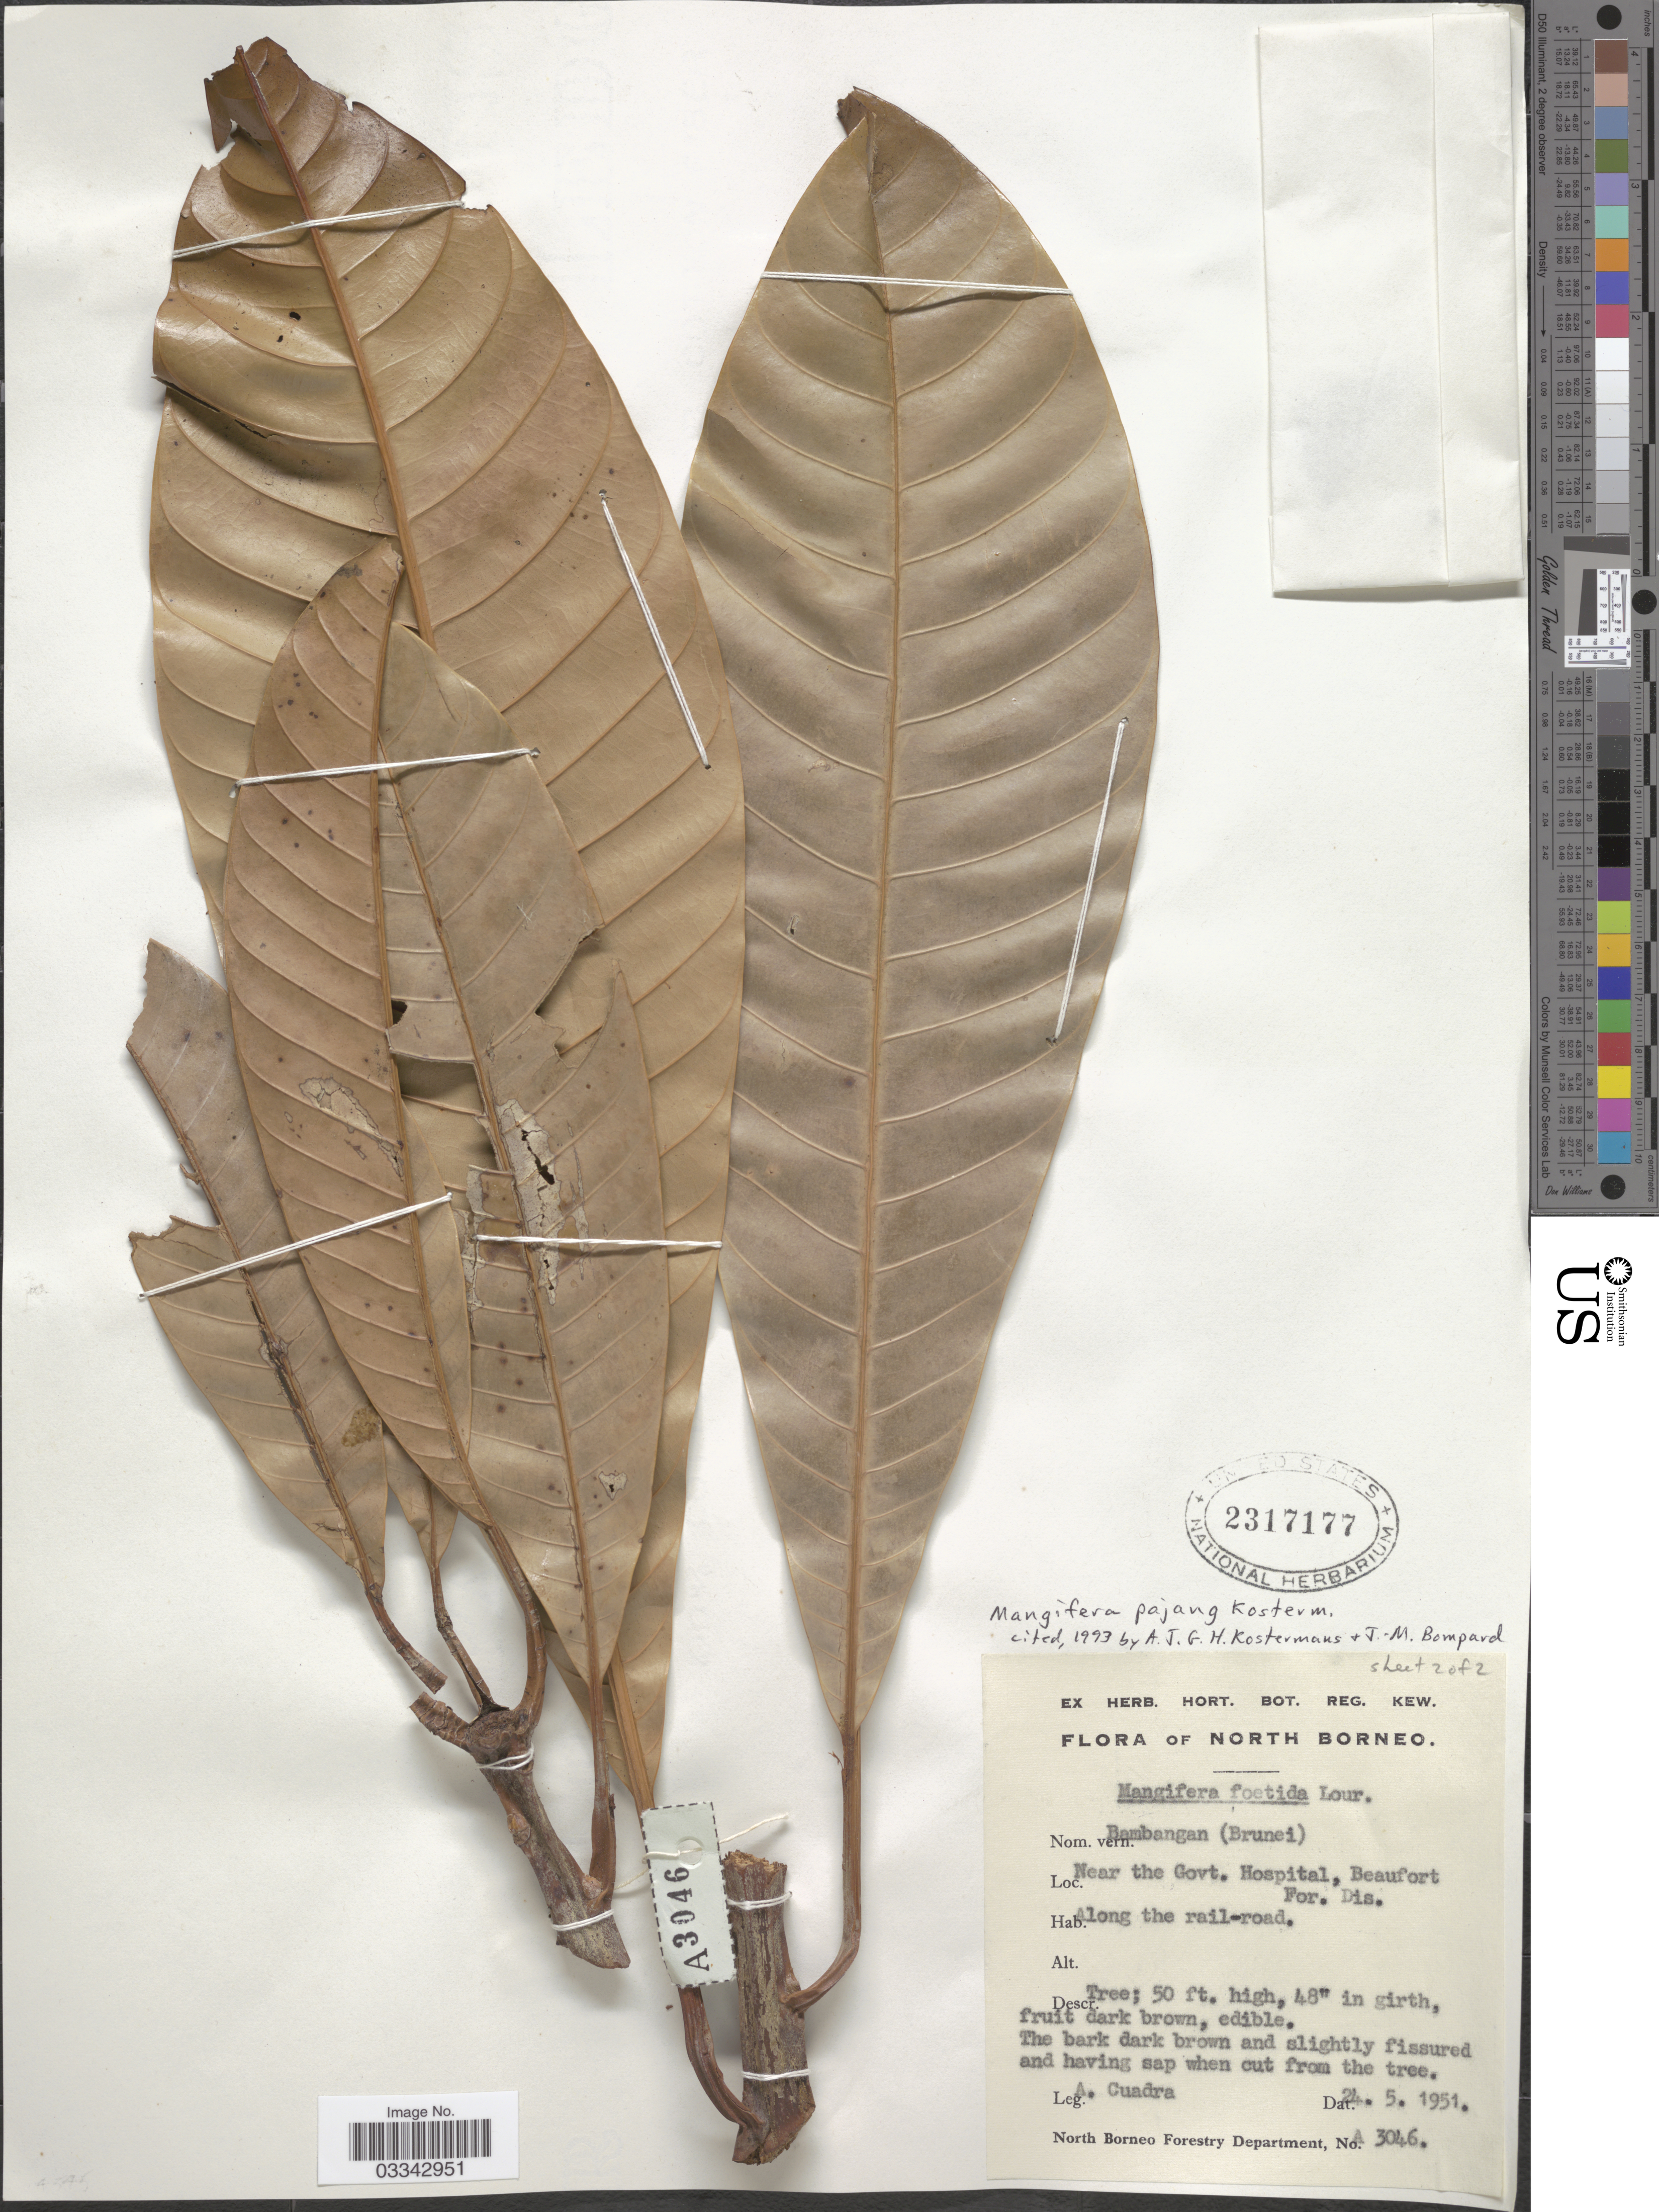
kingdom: Plantae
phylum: Tracheophyta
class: Magnoliopsida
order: Sapindales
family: Anacardiaceae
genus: Mangifera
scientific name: Mangifera pajang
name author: Kosterm.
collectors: A. Cuadra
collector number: A 3046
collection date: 1951-05-24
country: Malaysia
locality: North Borneo. Near the Govt. Hospital, Beaufort For. Dis. Along the rail-road.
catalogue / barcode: US 2317177